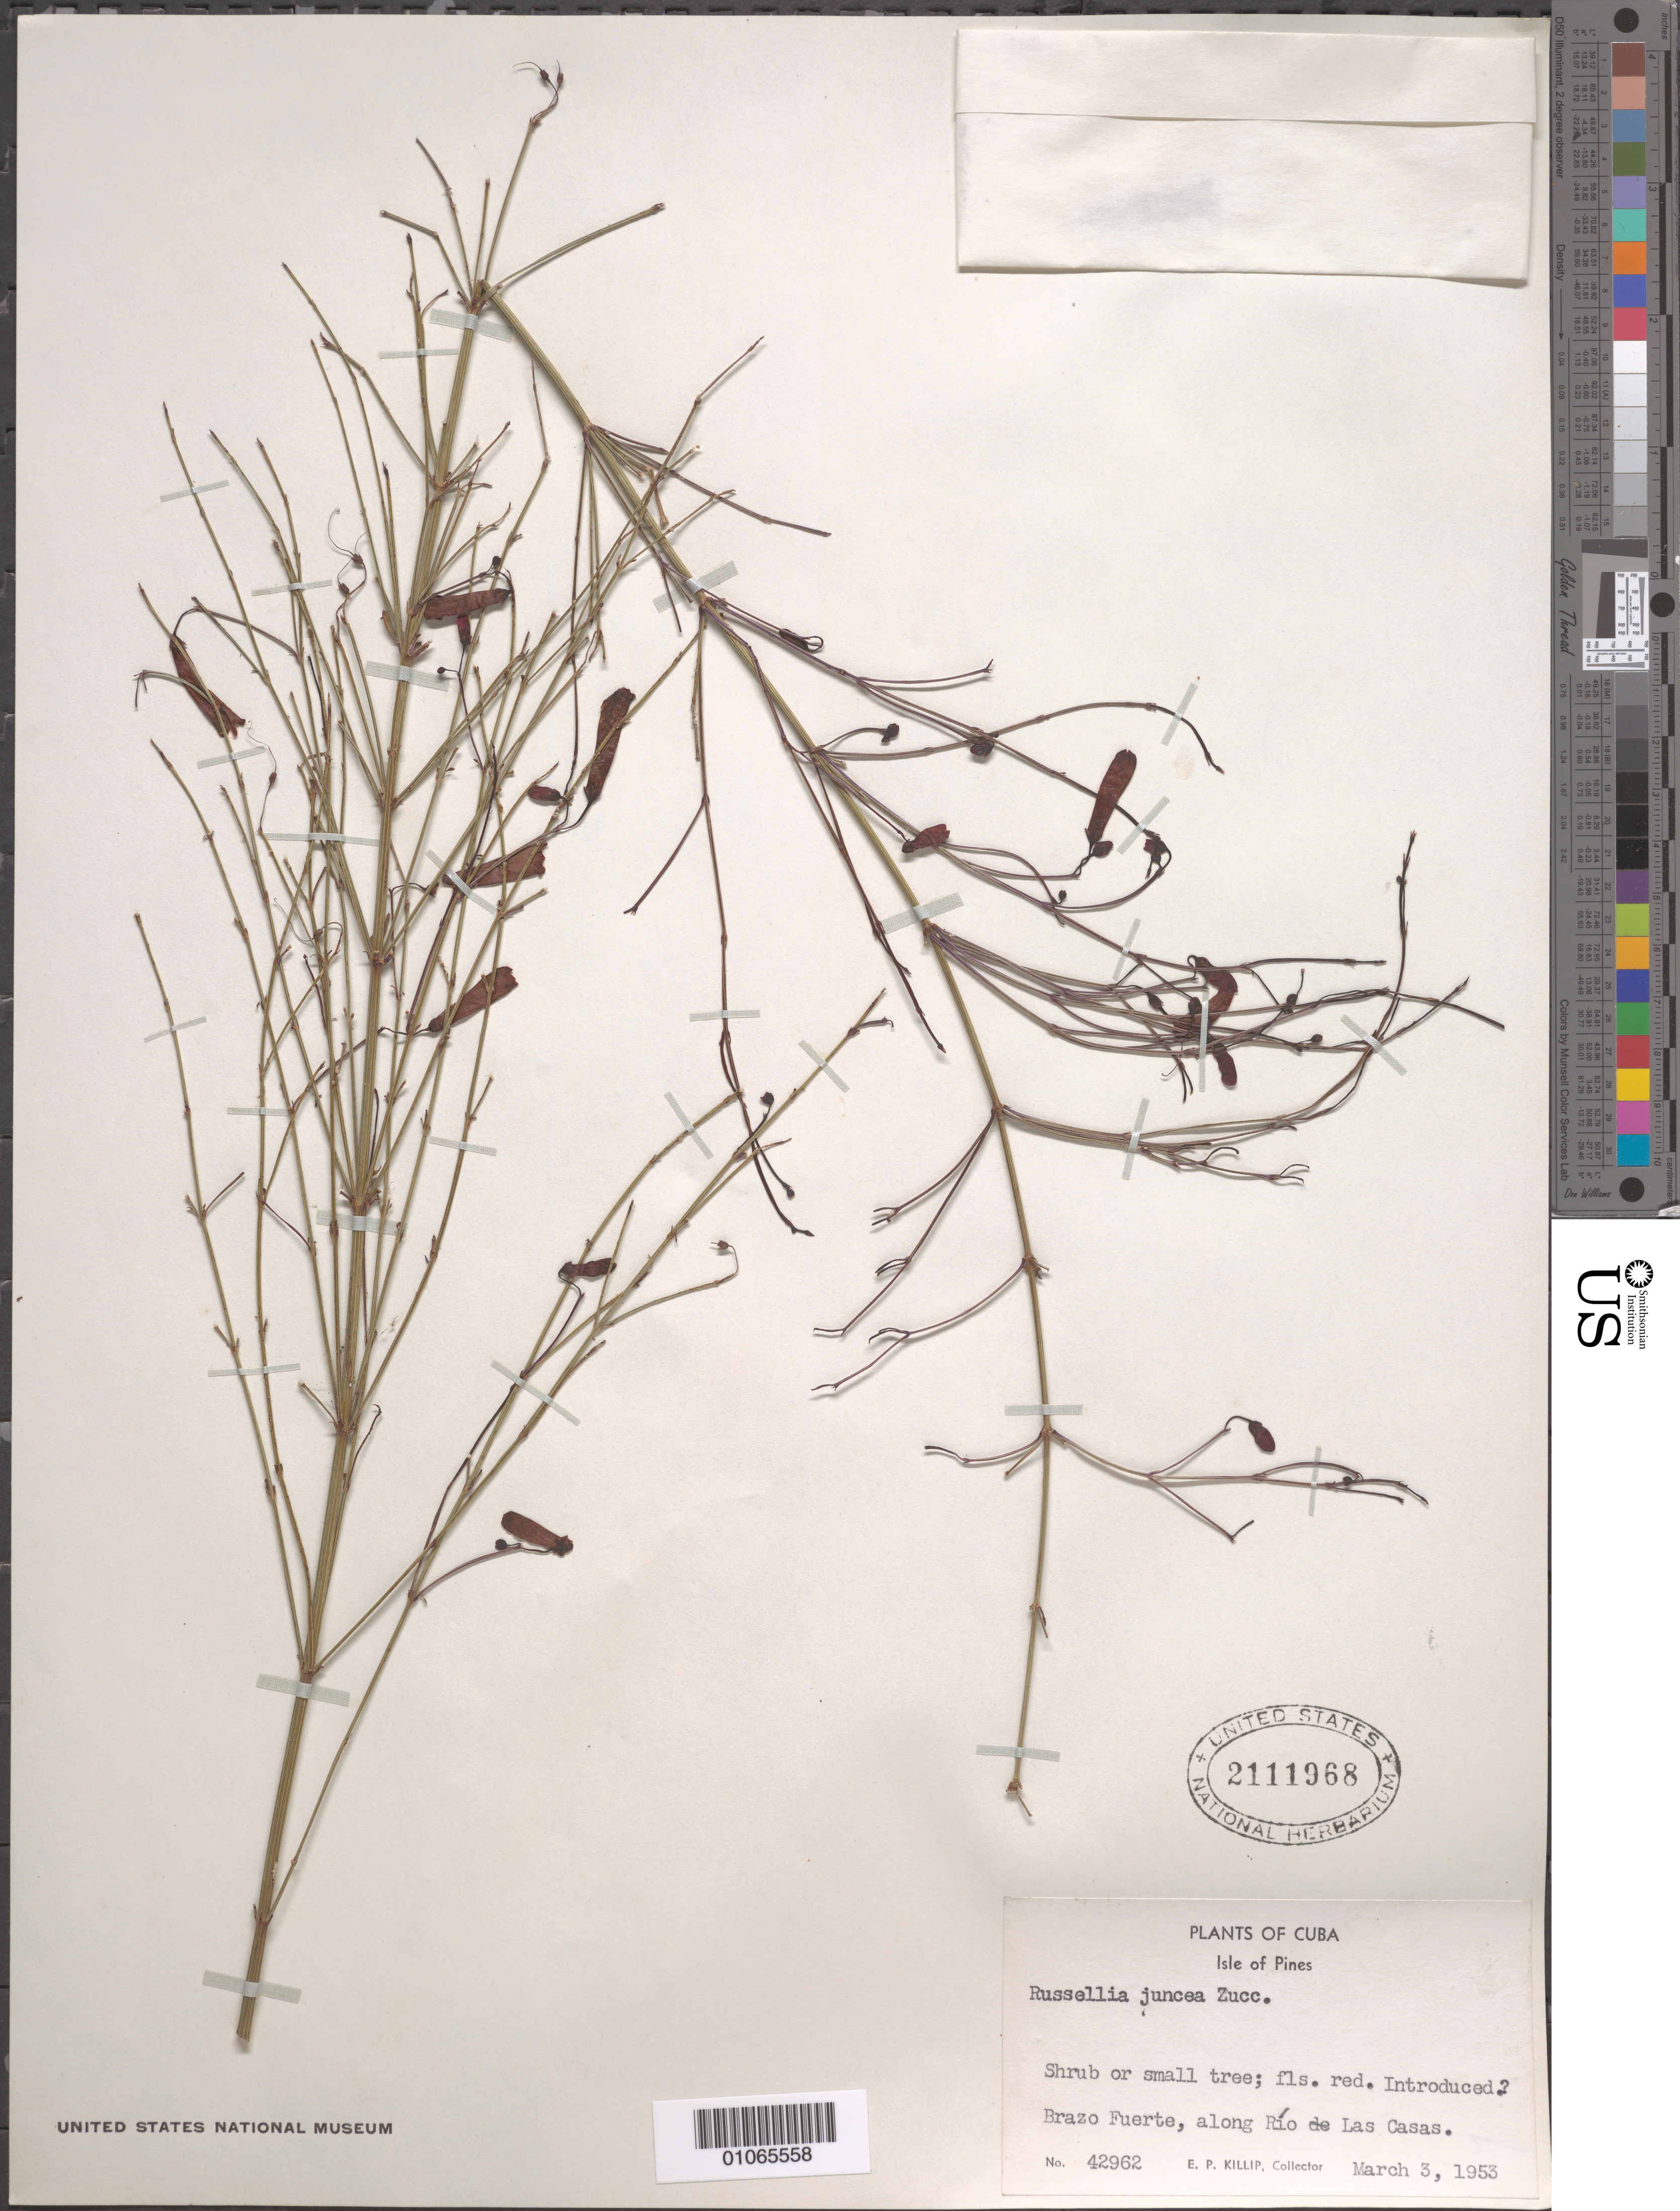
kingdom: Plantae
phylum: Tracheophyta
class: Magnoliopsida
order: Lamiales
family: Plantaginaceae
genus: Russelia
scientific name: Russelia equisetiformis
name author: Schltdl. & Cham.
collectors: E. P. Killip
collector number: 42962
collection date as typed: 03 Mar 1953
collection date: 1953-03-03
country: Cuba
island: Isla de la Juventud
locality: Brazo Fuerte, along Rio de Las Casas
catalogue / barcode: US 2111968